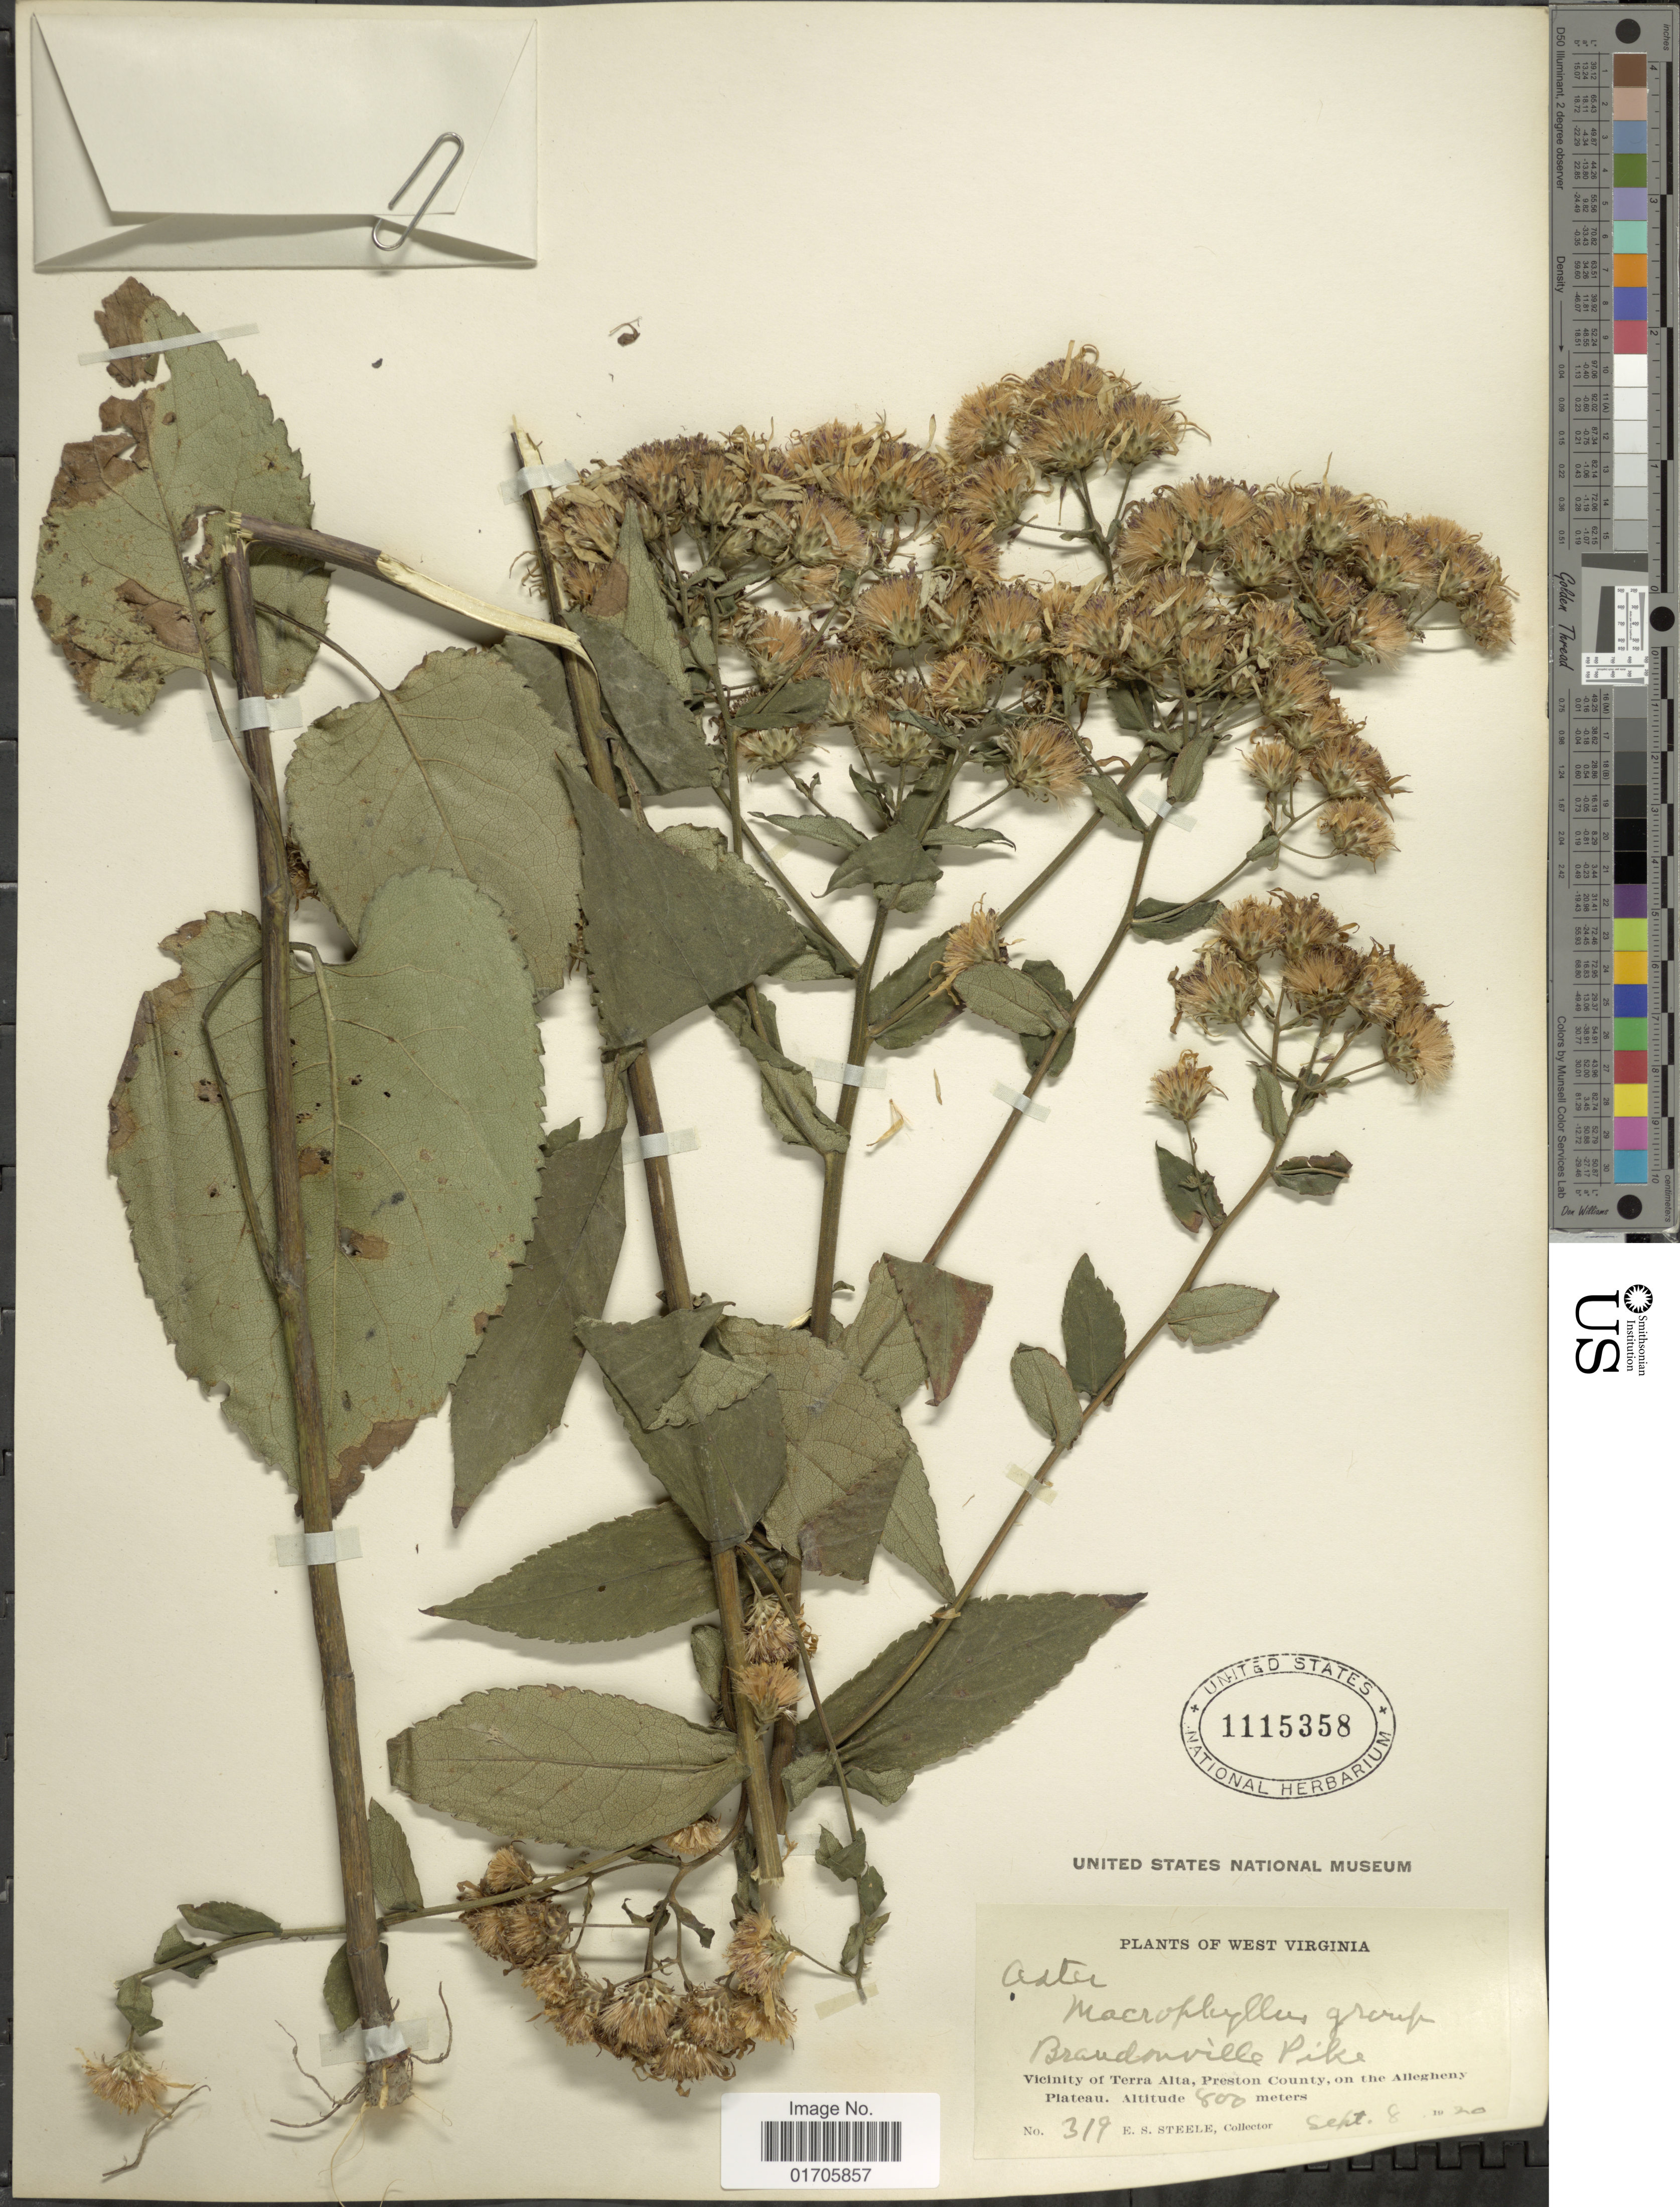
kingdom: Plantae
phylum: Tracheophyta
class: Magnoliopsida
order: Asterales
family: Asteraceae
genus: Eurybia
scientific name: Eurybia macrophylla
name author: (L.) Cass.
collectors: E. Steele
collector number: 319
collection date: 1920-09-08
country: United States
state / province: West Virginia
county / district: Preston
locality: West Virginia. Brandonville Pike. Vicinity of Terra Alta, Preston County, on the Allegheny Plateau.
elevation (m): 800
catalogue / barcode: US 115358